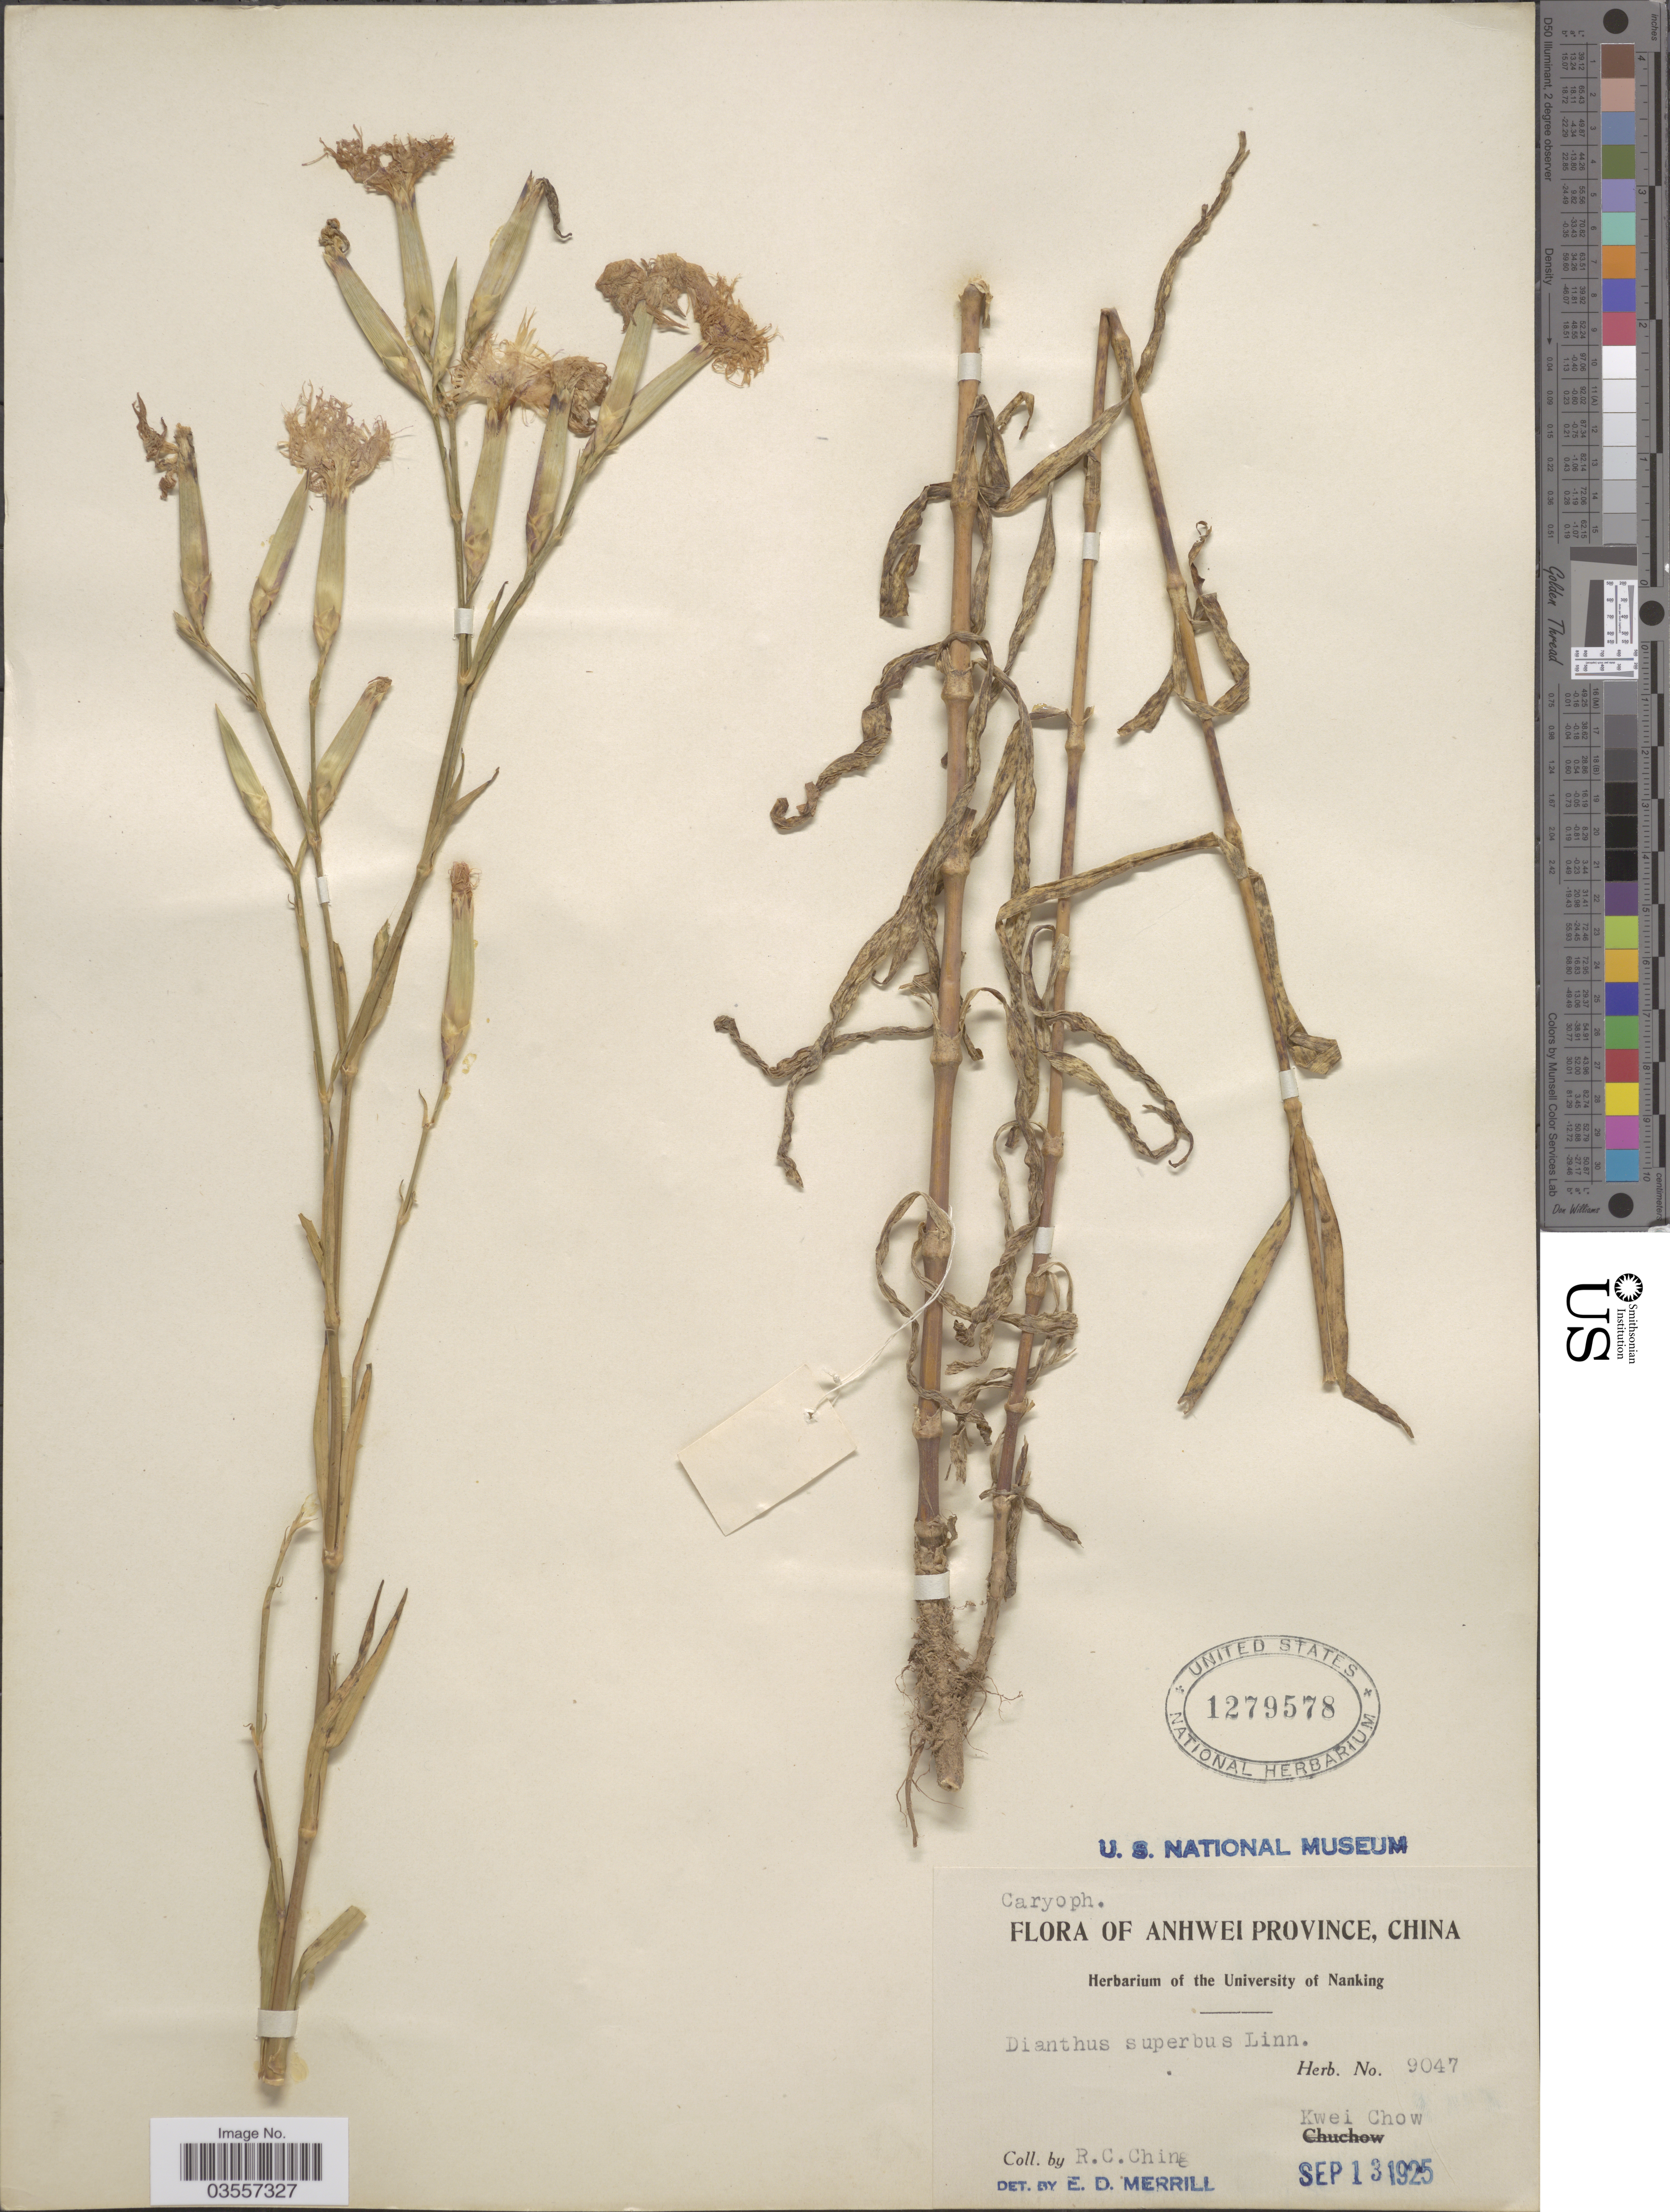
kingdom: Plantae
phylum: Tracheophyta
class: Magnoliopsida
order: Caryophyllales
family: Caryophyllaceae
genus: Dianthus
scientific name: Dianthus superbus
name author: L.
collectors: R. C. Ching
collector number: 9047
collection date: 1925-09-13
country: China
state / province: Anhui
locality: Anhwei Province. Kwei Chow.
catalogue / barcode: US 1279578